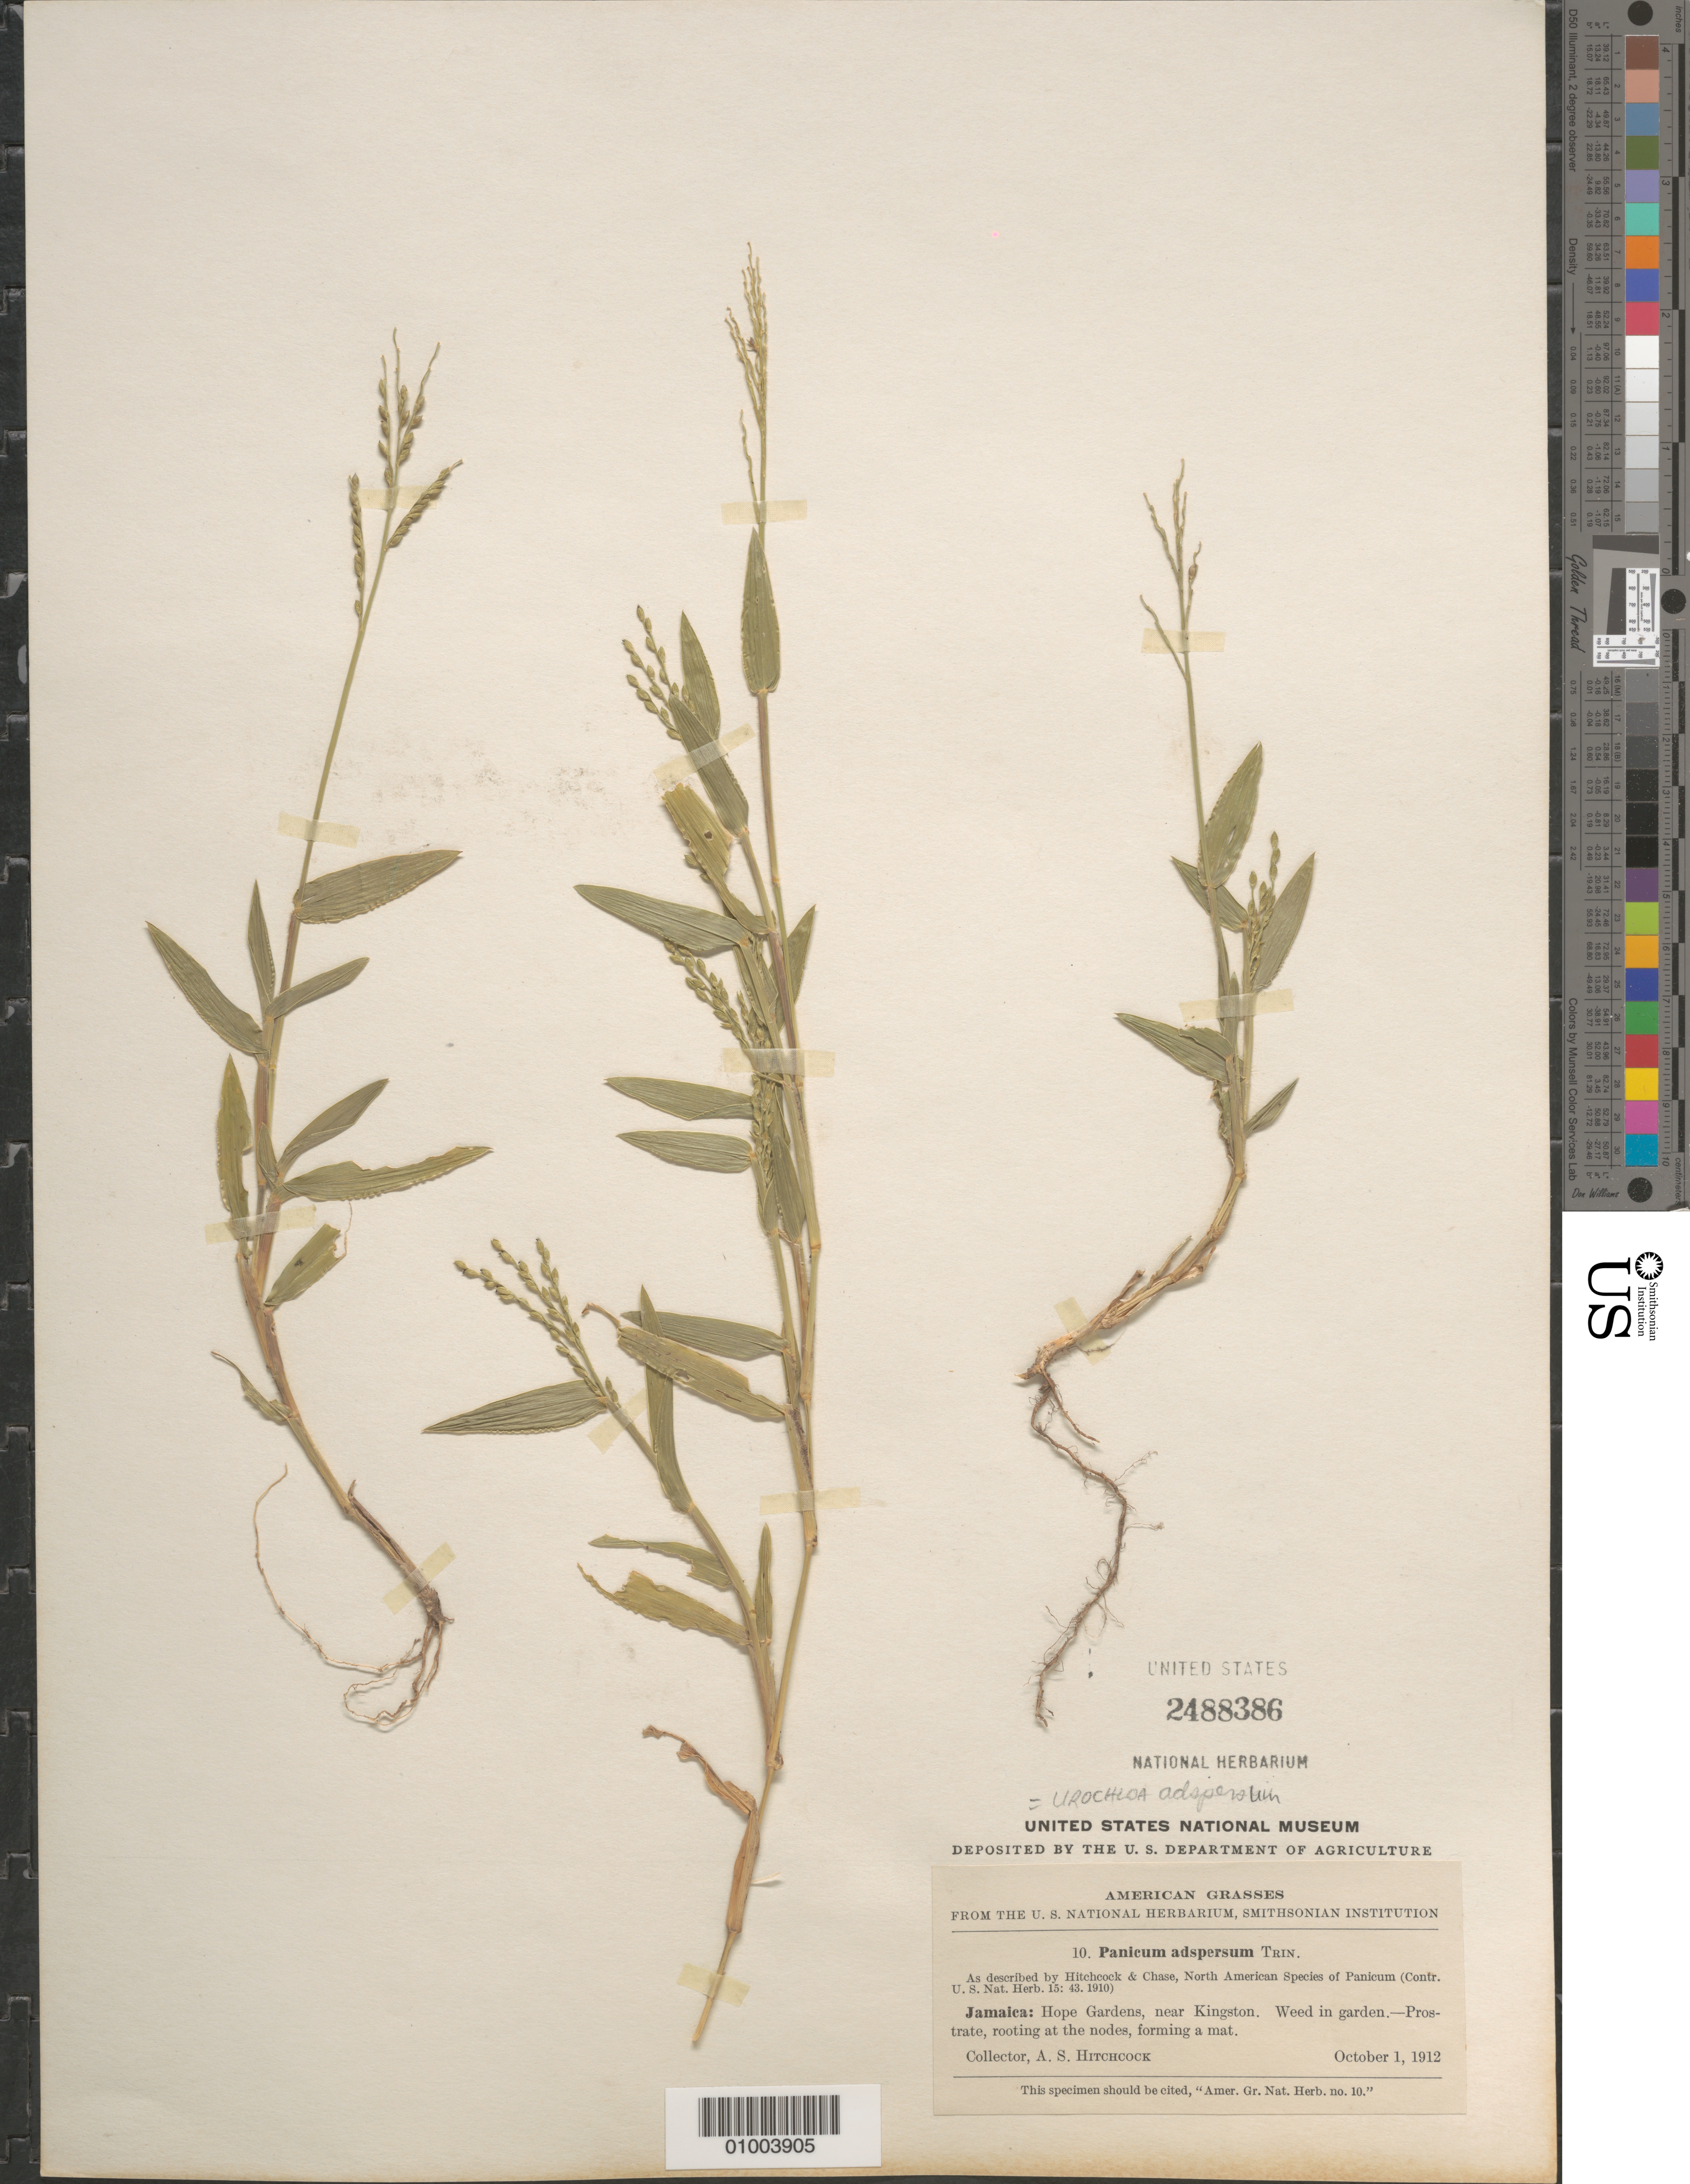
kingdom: Plantae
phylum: Tracheophyta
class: Liliopsida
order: Poales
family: Poaceae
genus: Urochloa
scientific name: Urochloa adspersa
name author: (Trin.) R.D. Webster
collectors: A. S. Hitchcock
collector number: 10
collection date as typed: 01 Oct 1912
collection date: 1912-10-01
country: Jamaica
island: Jamaica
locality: Hope Gardens, near Kingston. Weed in garden - Prostrate, rooting at the nodes, forming a mat.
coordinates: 0 N, 0 E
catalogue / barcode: US 2488386